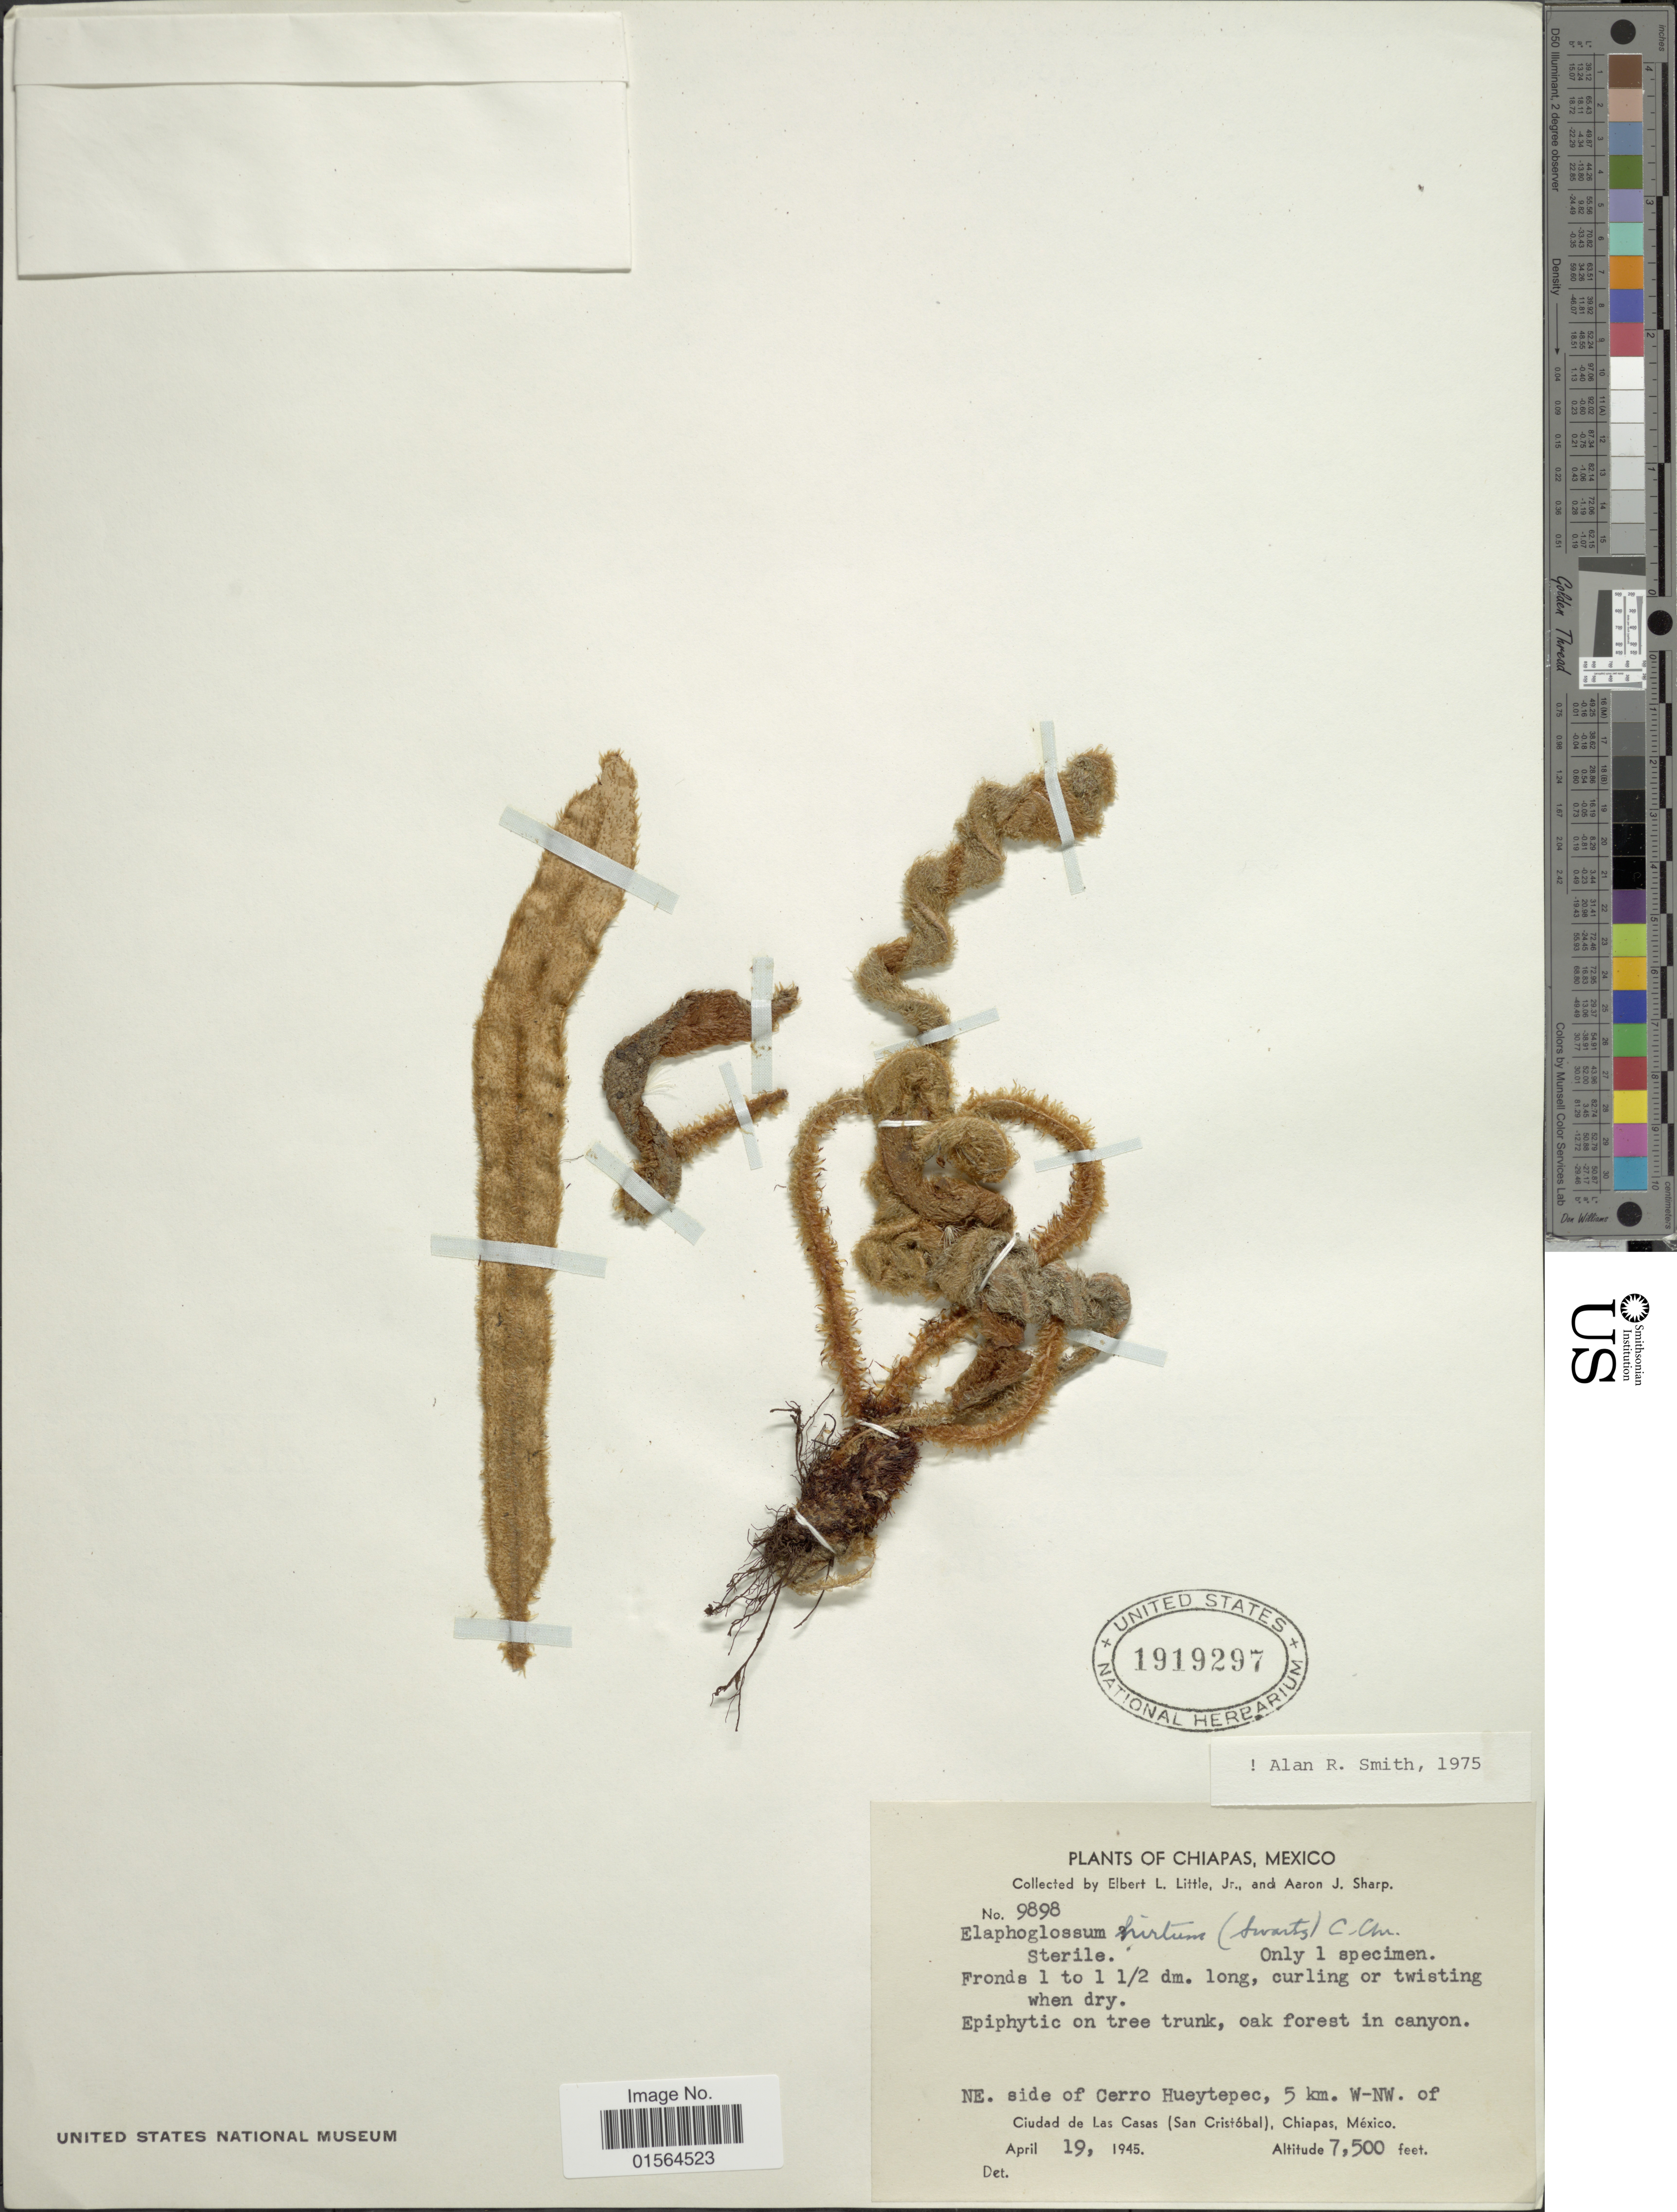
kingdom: Plantae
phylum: Tracheophyta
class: Polypodiopsida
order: Polypodiales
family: Dryopteridaceae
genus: Elaphoglossum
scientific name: Elaphoglossum paleaceum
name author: (Hook. & Grev.) Sledge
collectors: E. L. Little & Mrs A. J. Sharp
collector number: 9898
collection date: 1945-04-19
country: Mexico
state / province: Chiapas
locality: NE side of Cerro Hueytepec, 5 km W-NW of Ciudad de Las Casas (San Cristobal), Chiapas, Mexico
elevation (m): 2286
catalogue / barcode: US 1919297